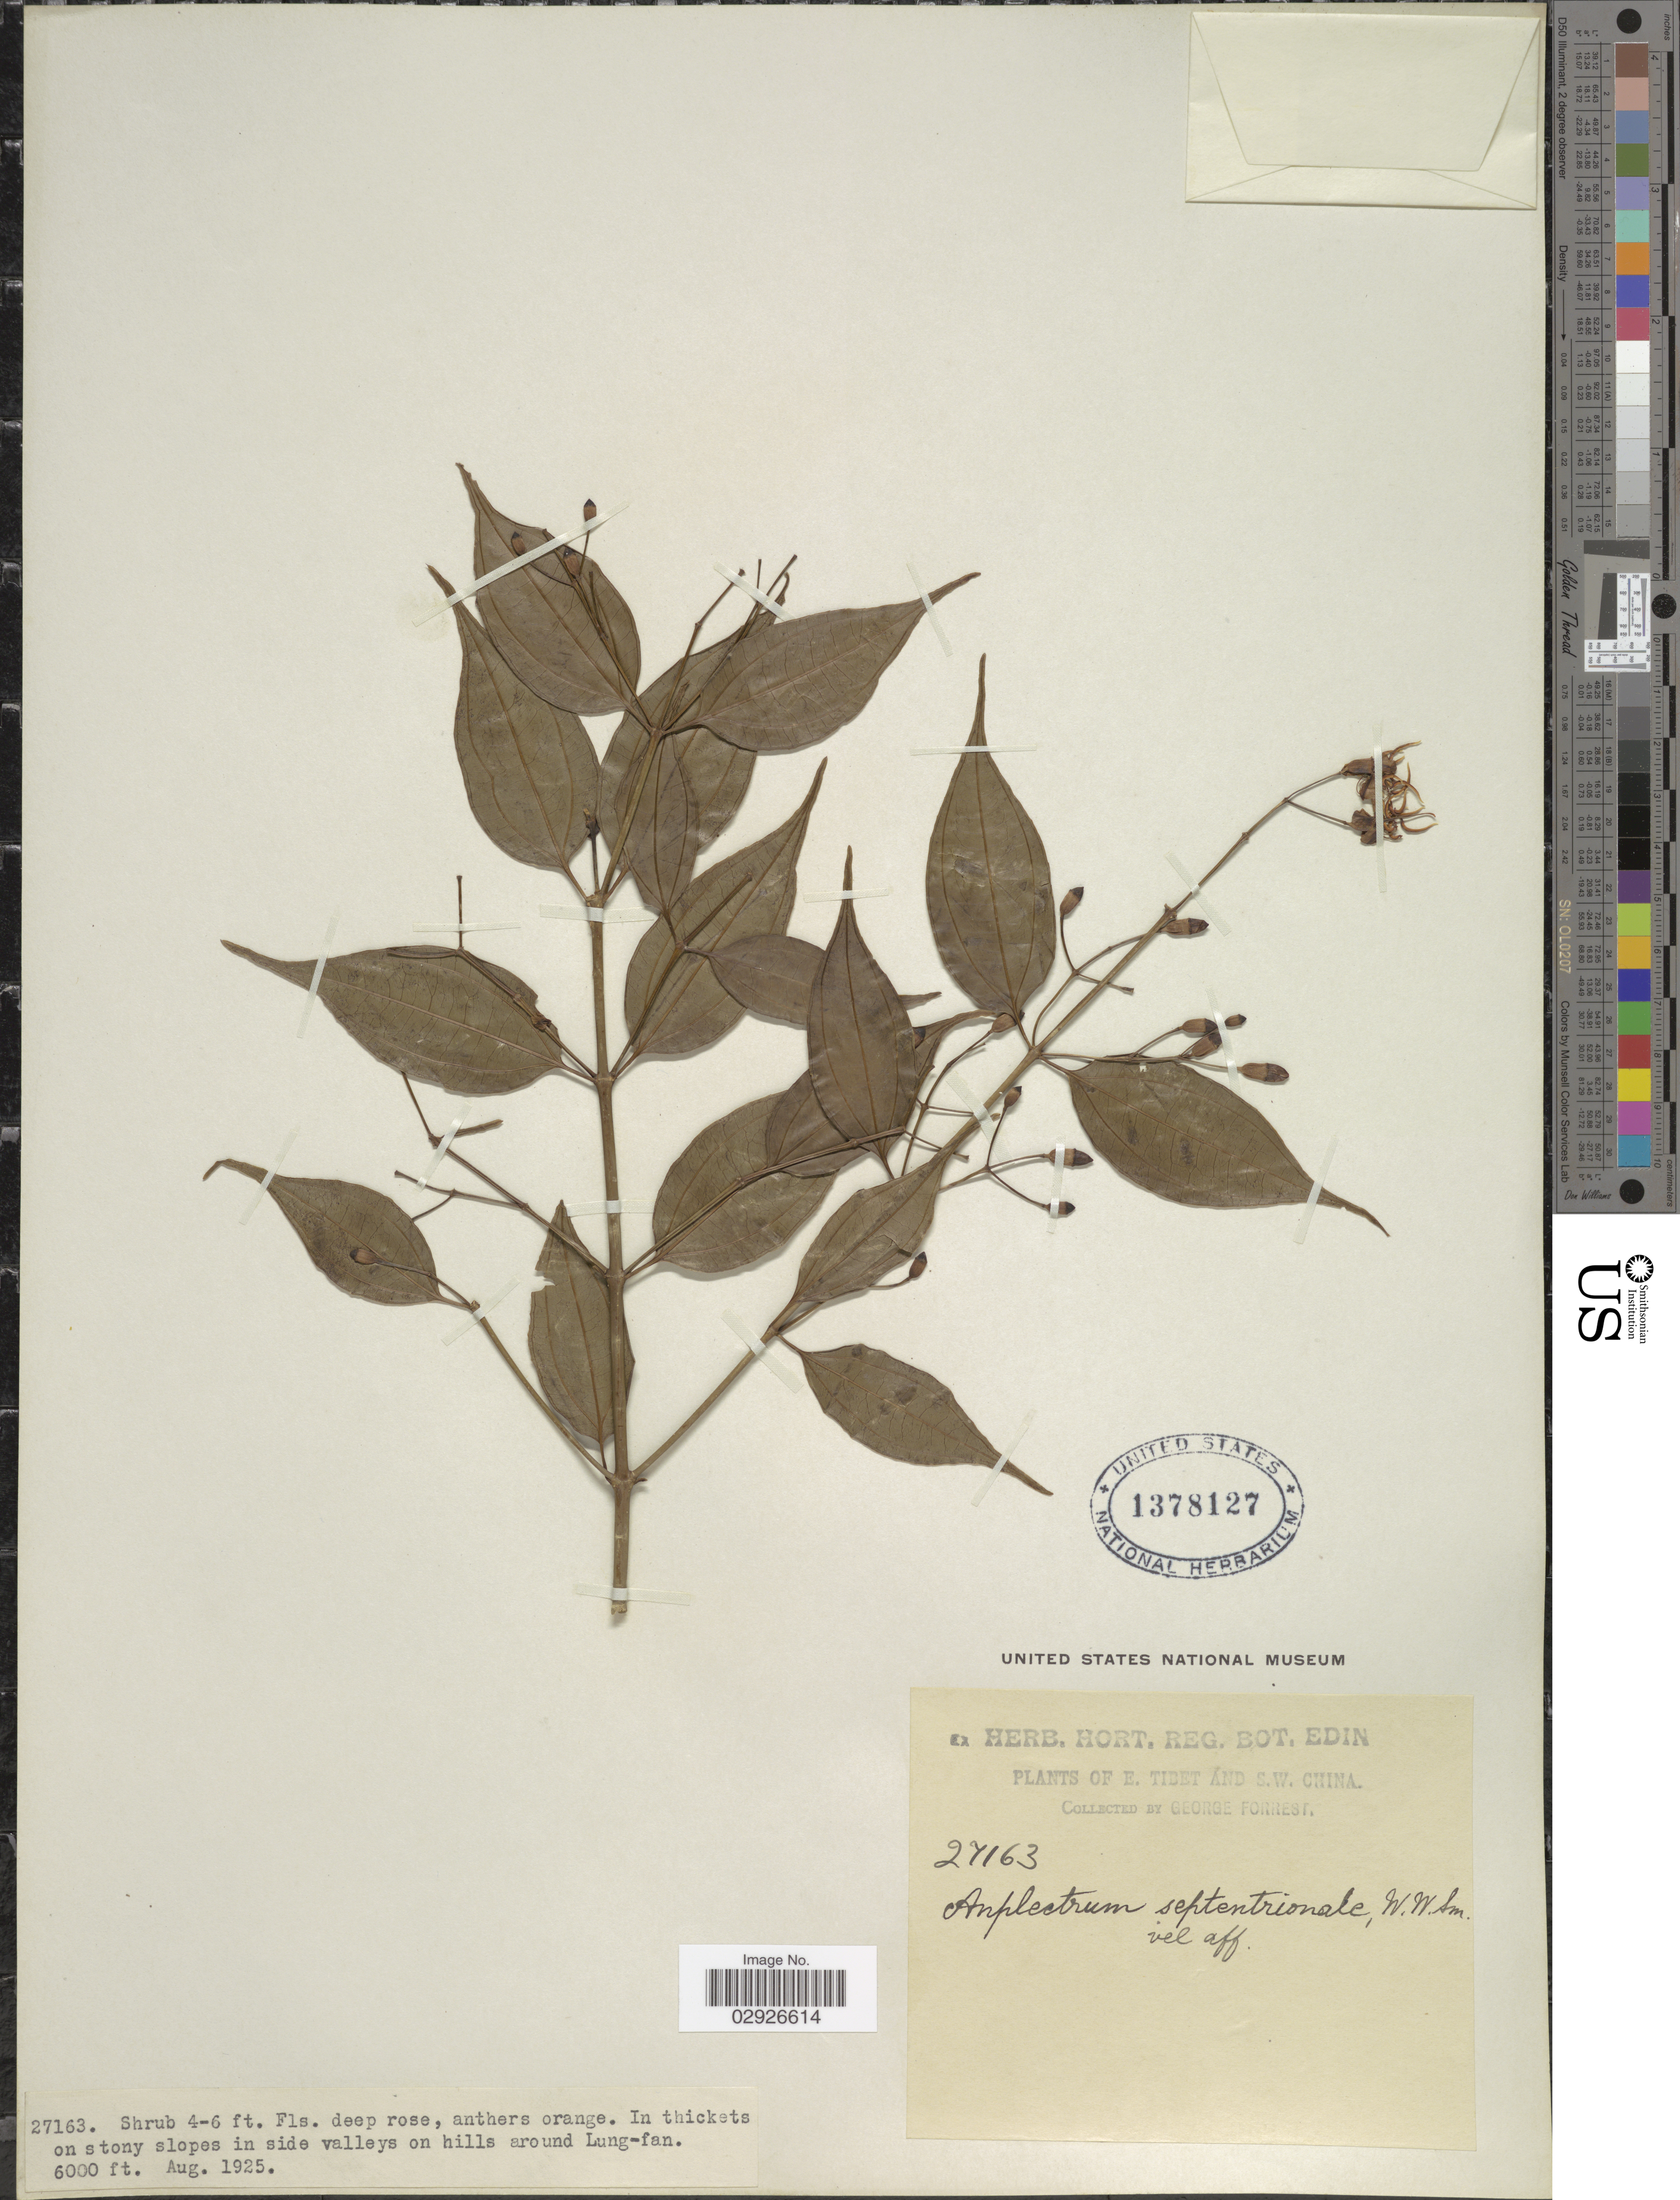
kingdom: Plantae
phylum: Tracheophyta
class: Magnoliopsida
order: Myrtales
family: Melastomataceae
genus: Pseudodissochaeta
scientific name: Pseudodissochaeta septentrionalis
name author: (W.W. Sm.) M.P. Nayar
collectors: G. Forrest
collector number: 27163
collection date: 1925-08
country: China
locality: E. Tibet and S.W. China. In side valleys on hills around Lung-fan.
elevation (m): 1829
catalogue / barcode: US 1378127